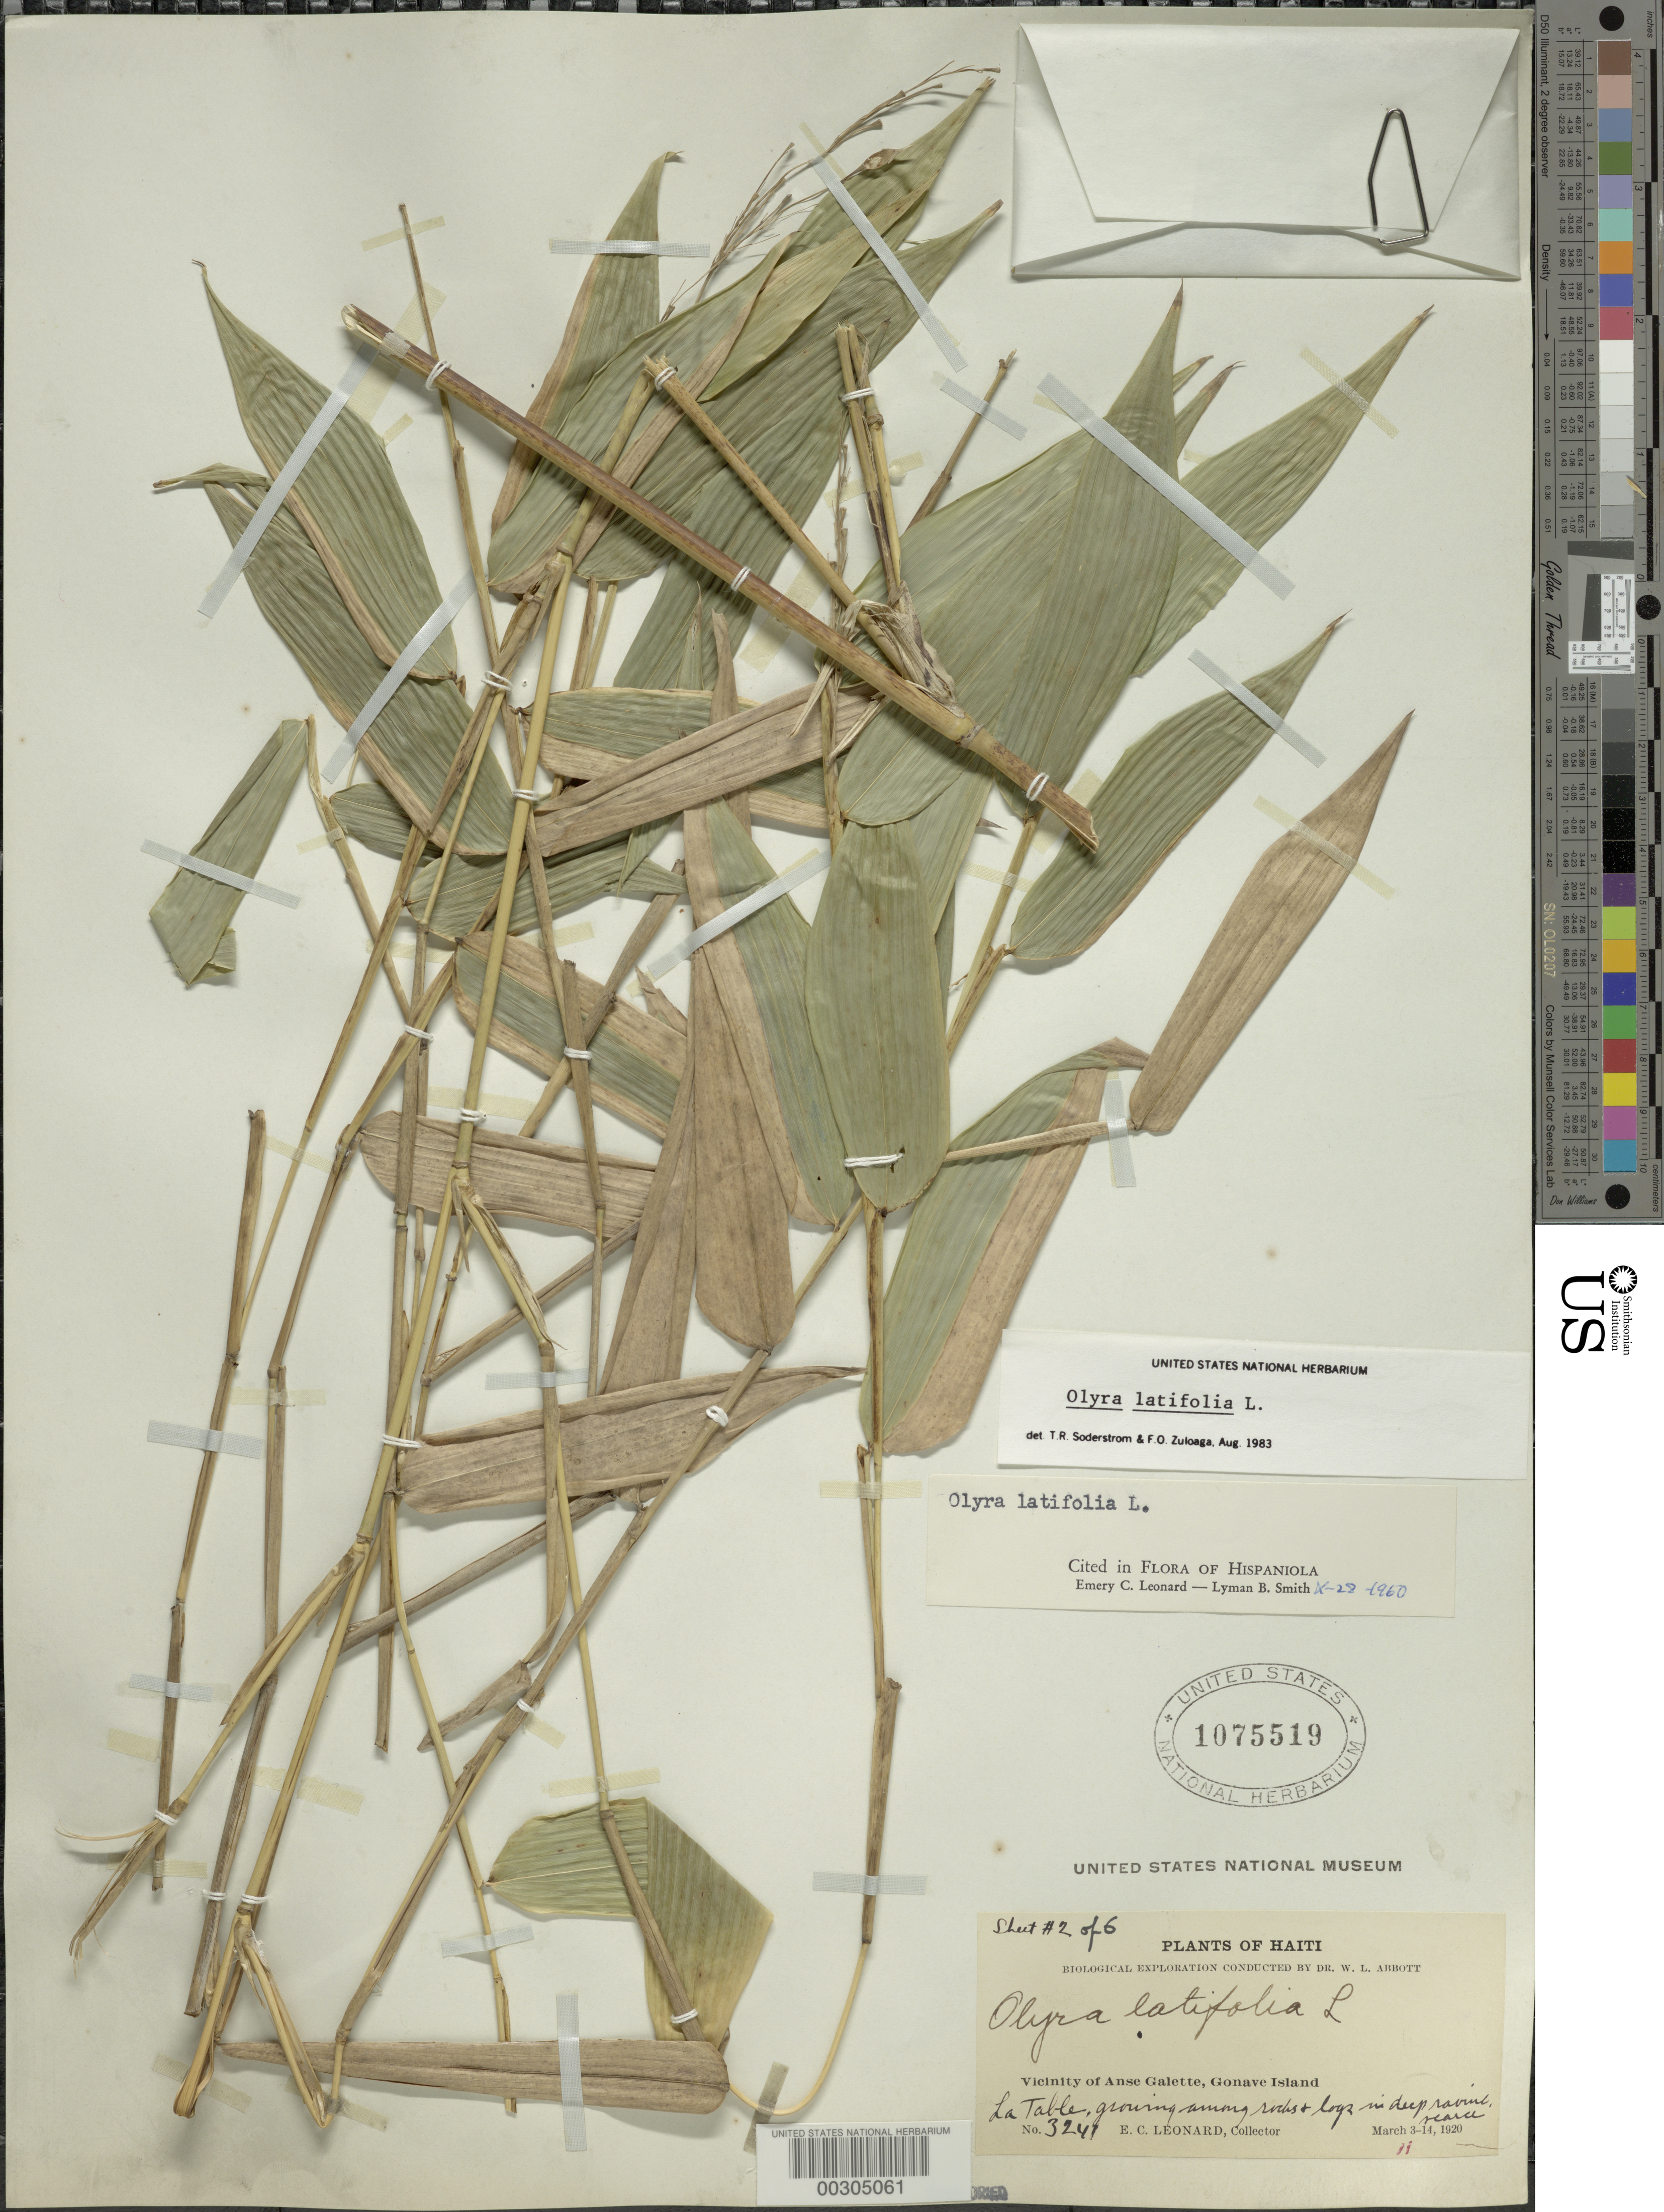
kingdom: Plantae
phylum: Tracheophyta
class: Liliopsida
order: Poales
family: Poaceae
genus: Olyra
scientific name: Olyra latifolia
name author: L.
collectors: E. C. Leonard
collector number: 3241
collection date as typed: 11 Mar 1920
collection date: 1920-03-11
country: Haiti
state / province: Ouest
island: Gonave Island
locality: Anse galette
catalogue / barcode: US 1075519